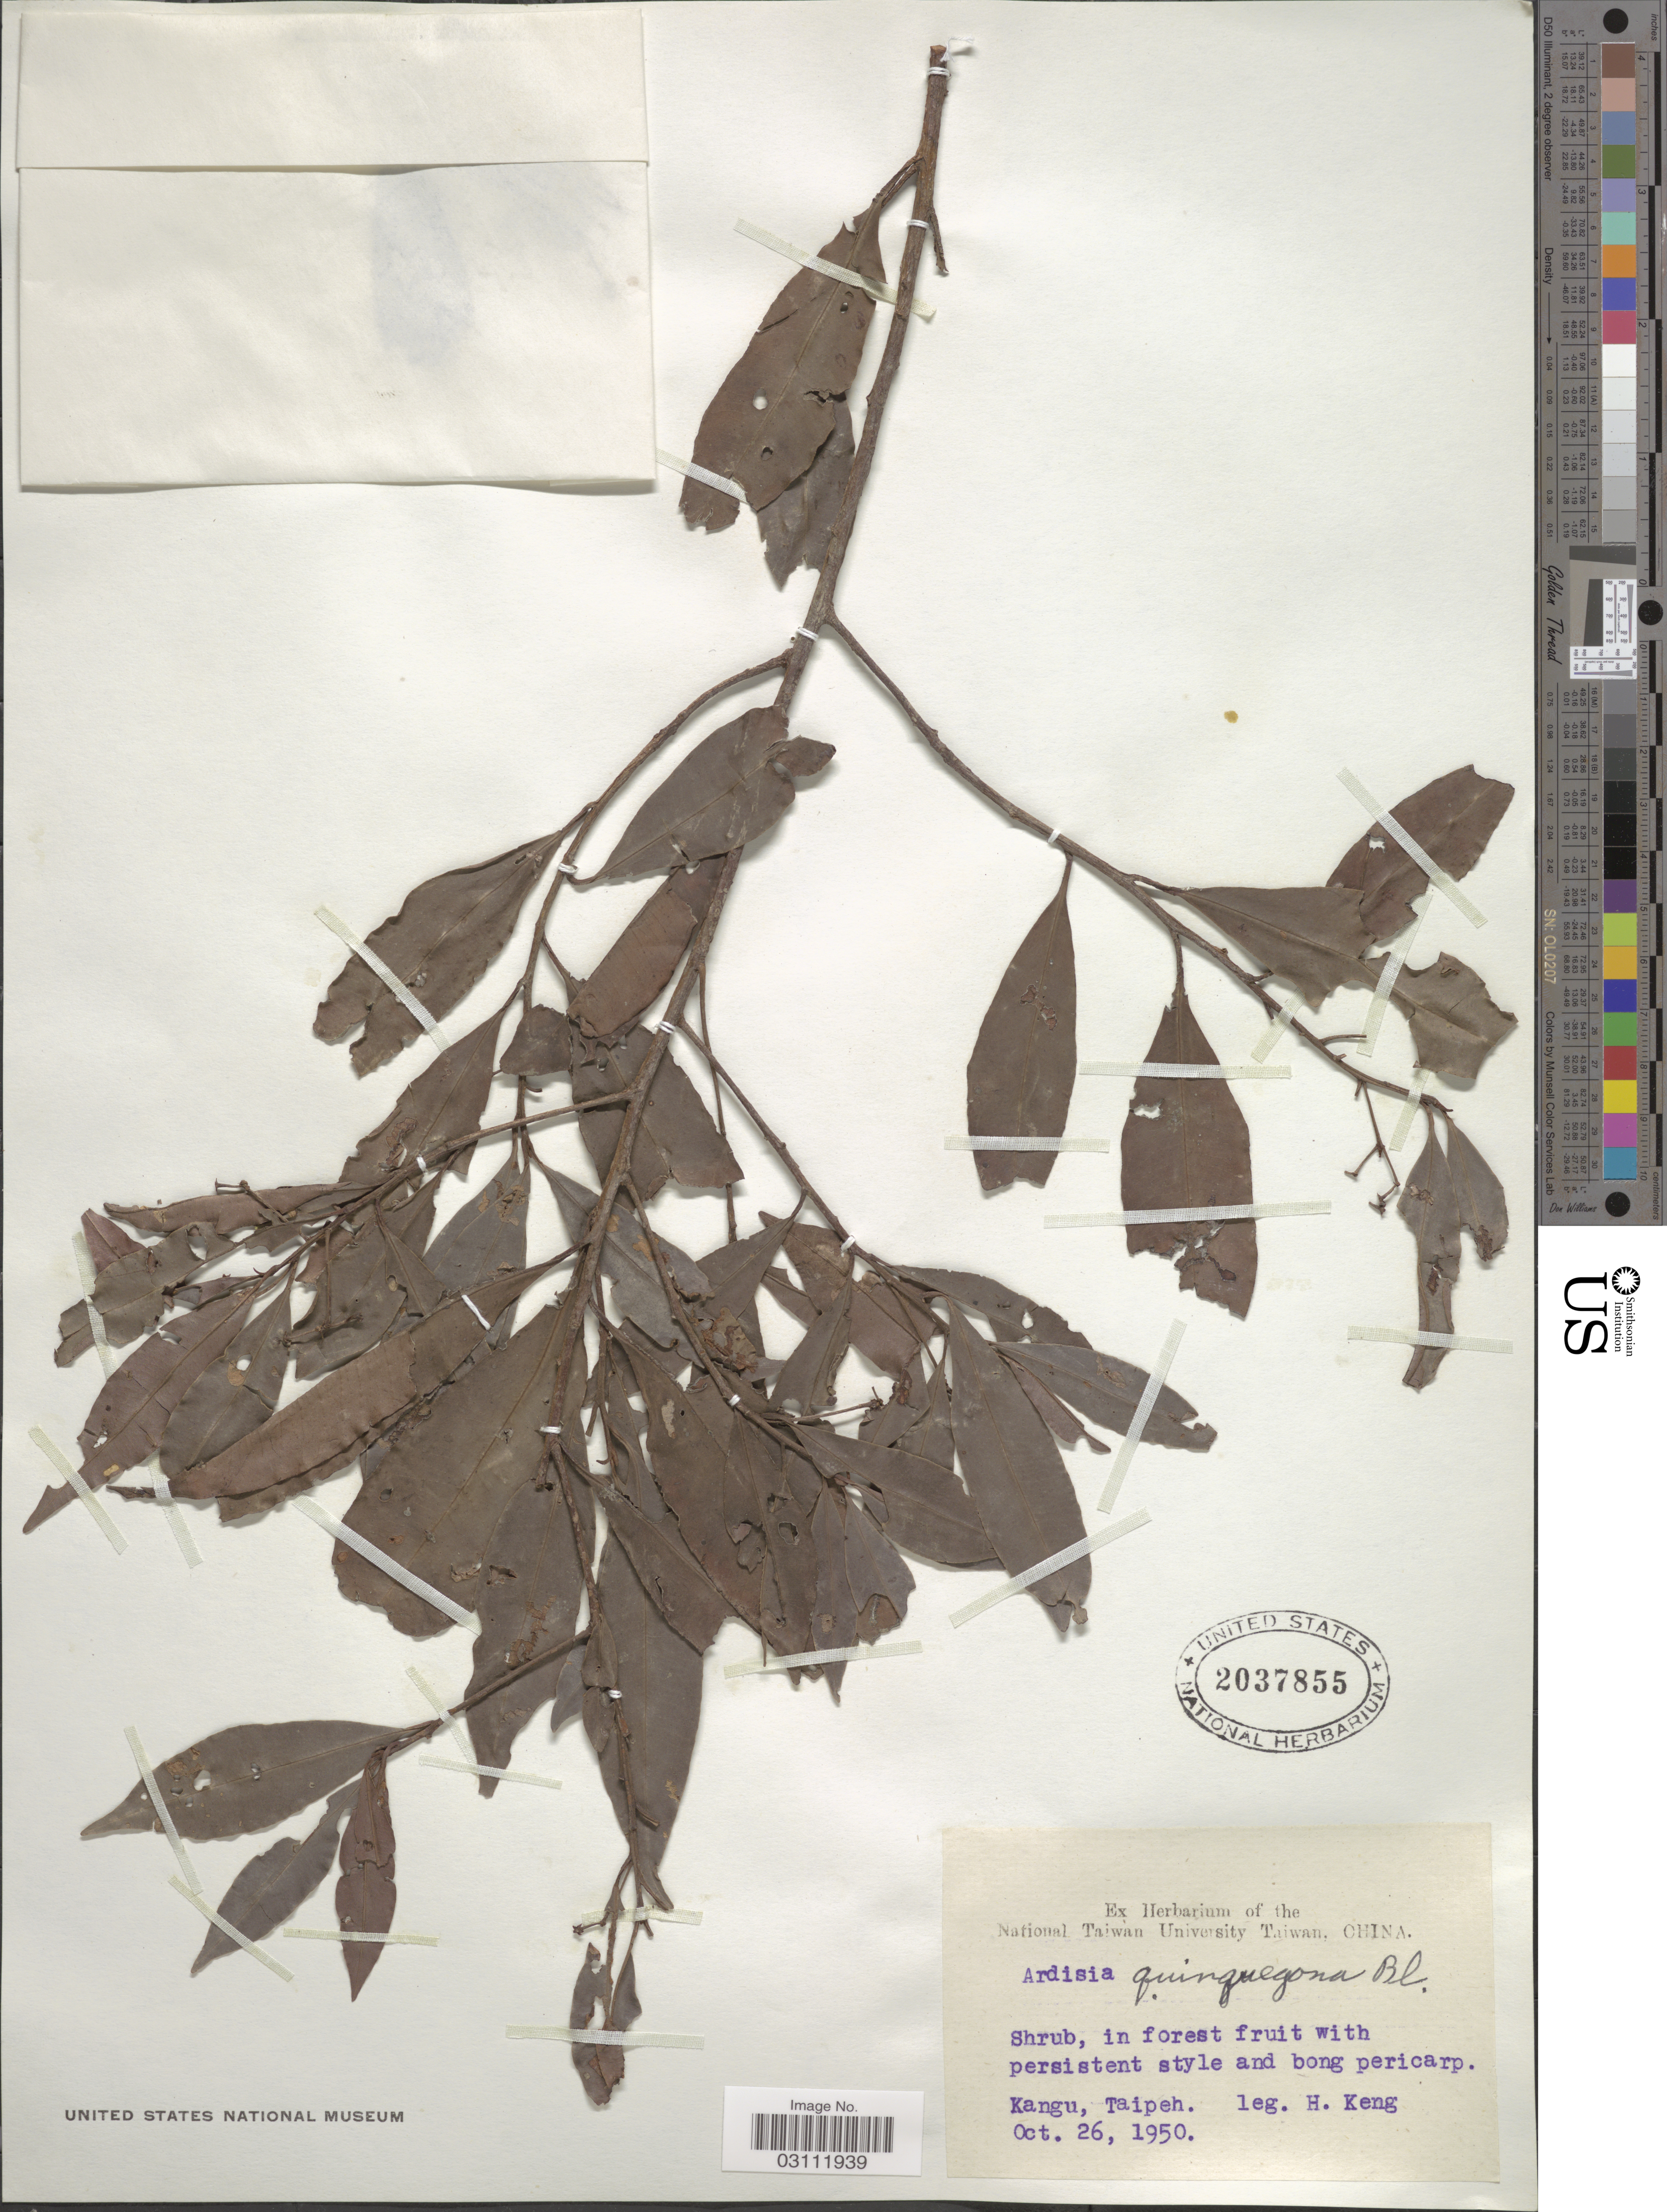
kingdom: Plantae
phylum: Tracheophyta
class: Magnoliopsida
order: Ericales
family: Primulaceae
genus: Ardisia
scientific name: Ardisia quinquegona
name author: Blume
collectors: H. Keng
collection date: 1950-10-26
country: Taiwan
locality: Kangu, Taipeh.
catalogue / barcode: US 2037855